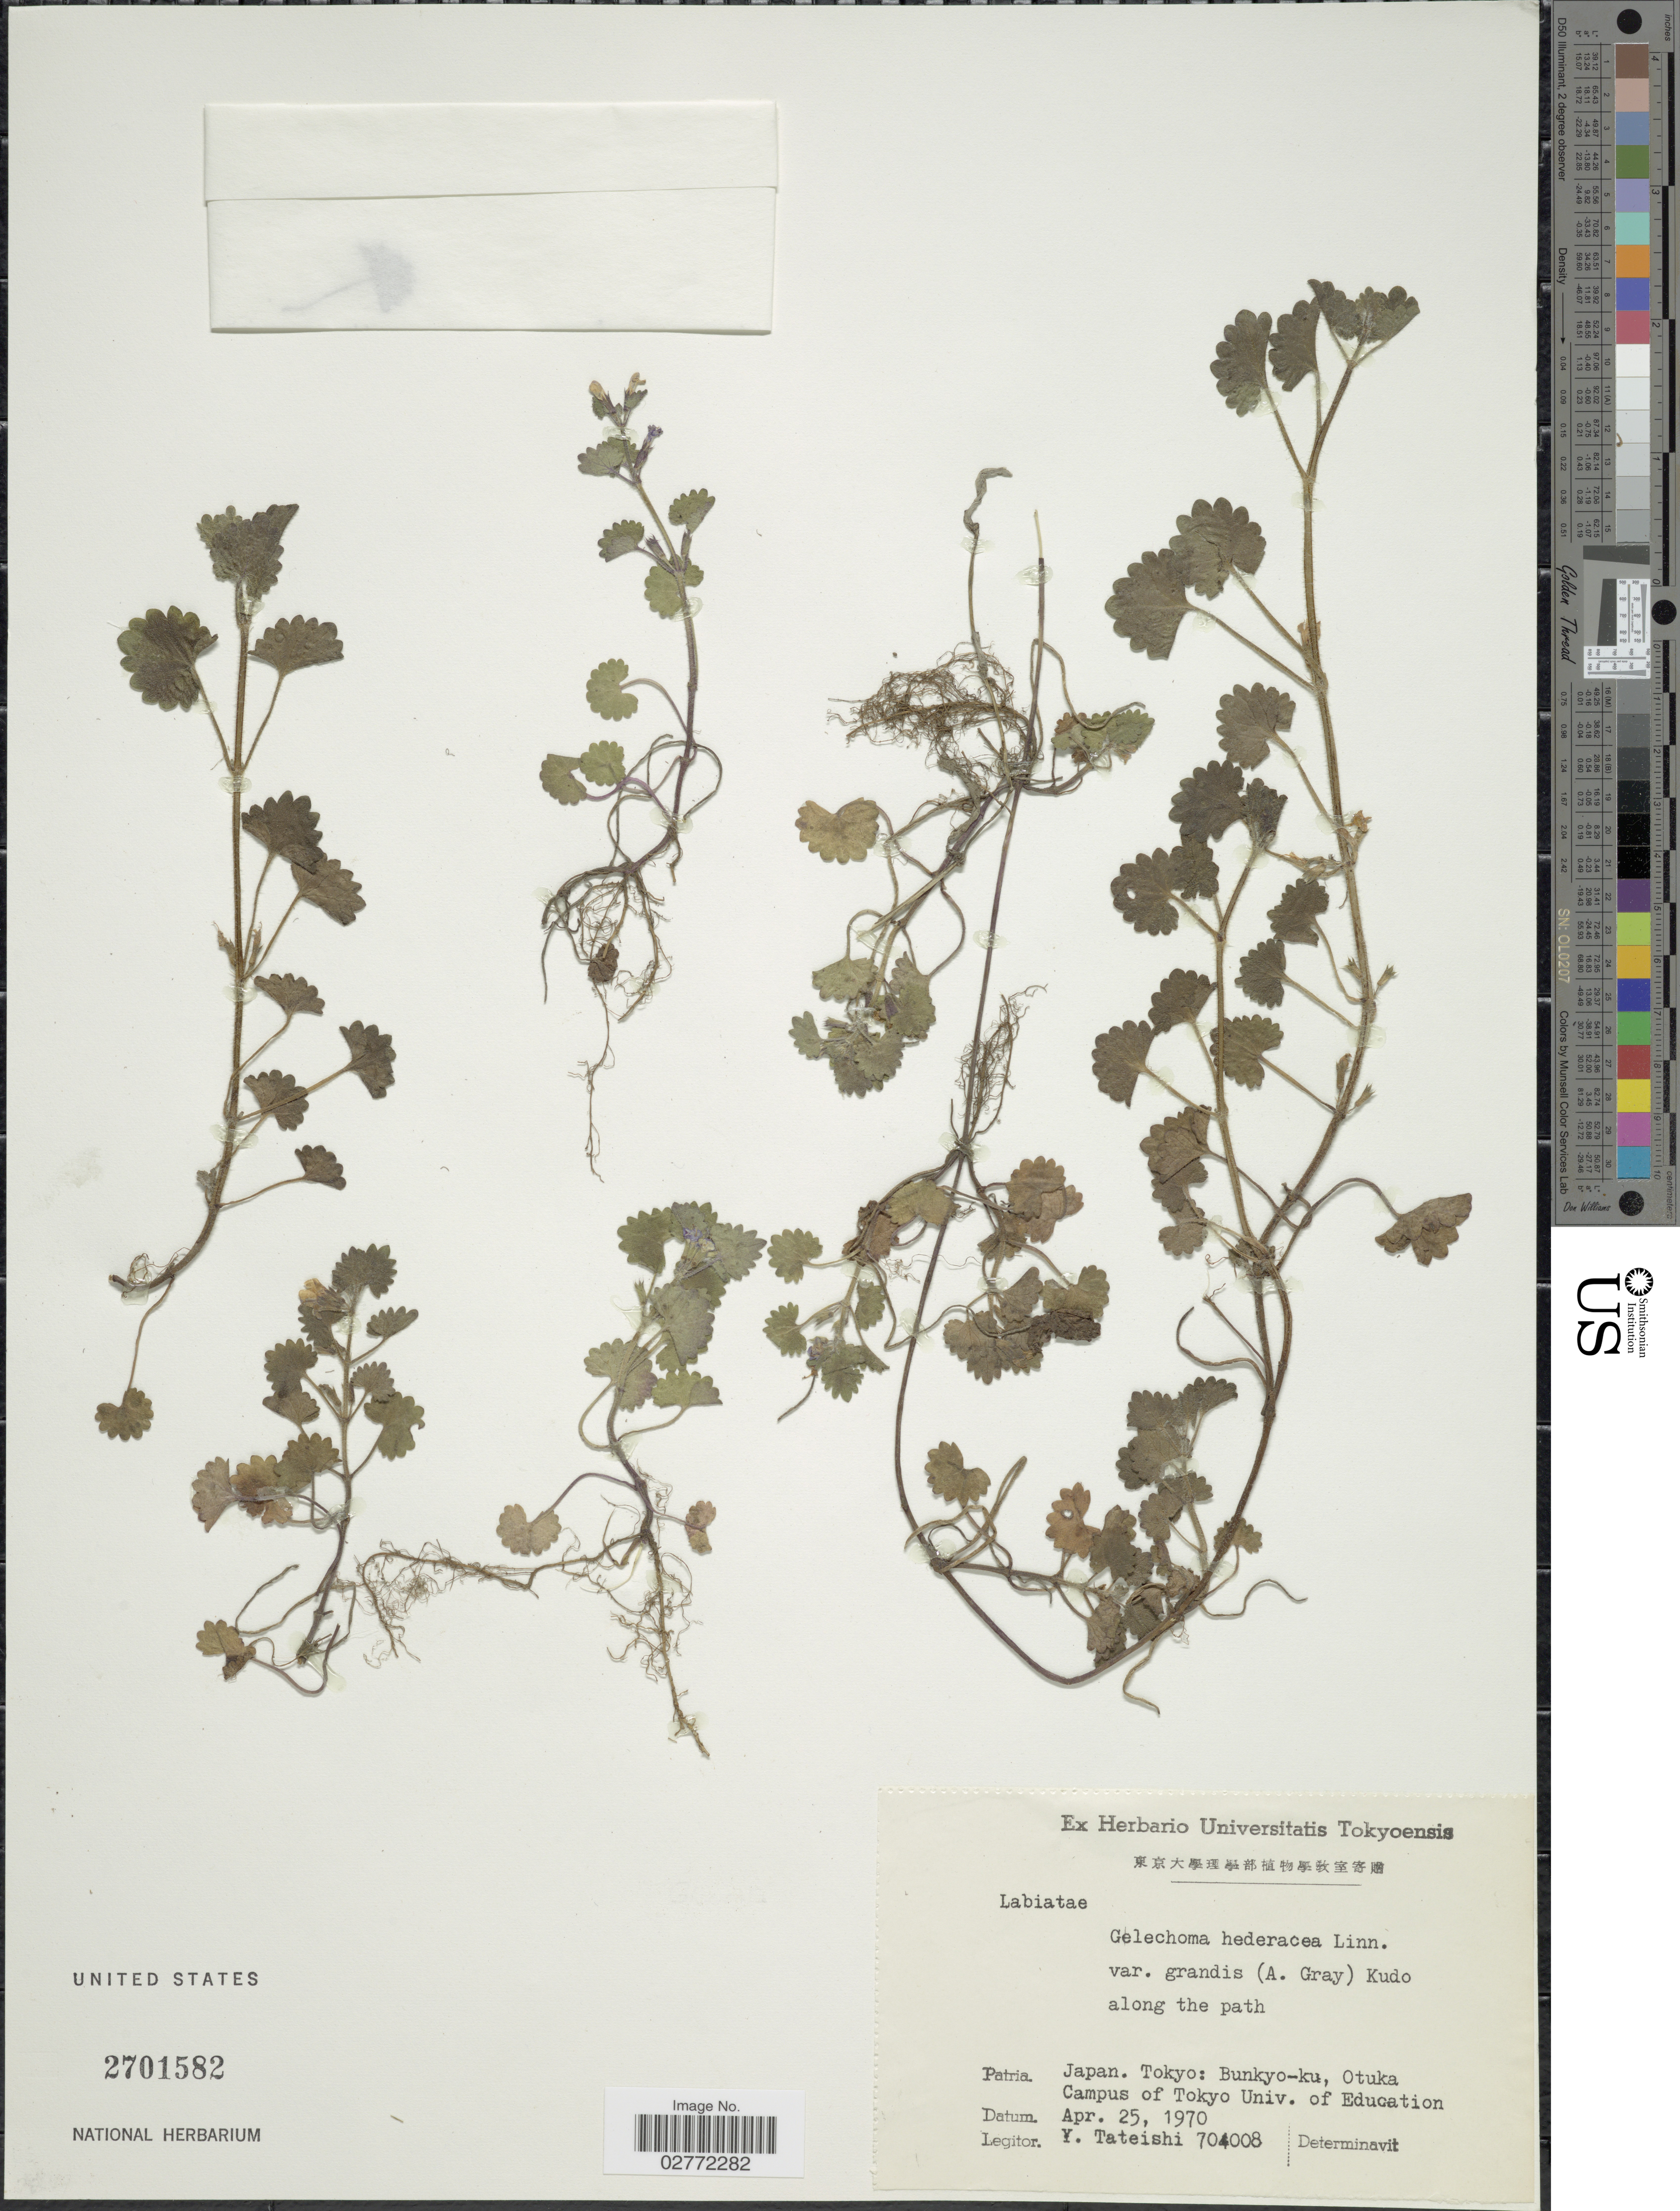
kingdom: Plantae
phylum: Tracheophyta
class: Magnoliopsida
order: Lamiales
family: Lamiaceae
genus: Glechoma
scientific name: Glechoma grandis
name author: (A. Gray) Kuprian.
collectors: Y. Tateishi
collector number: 704008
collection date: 1970-04-25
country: Japan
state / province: Tokyo, Federal City of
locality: Kudo along the path. Bunkyo-ku, Otuka Campus of Tokyo Univ. of Education.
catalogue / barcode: US 2701582